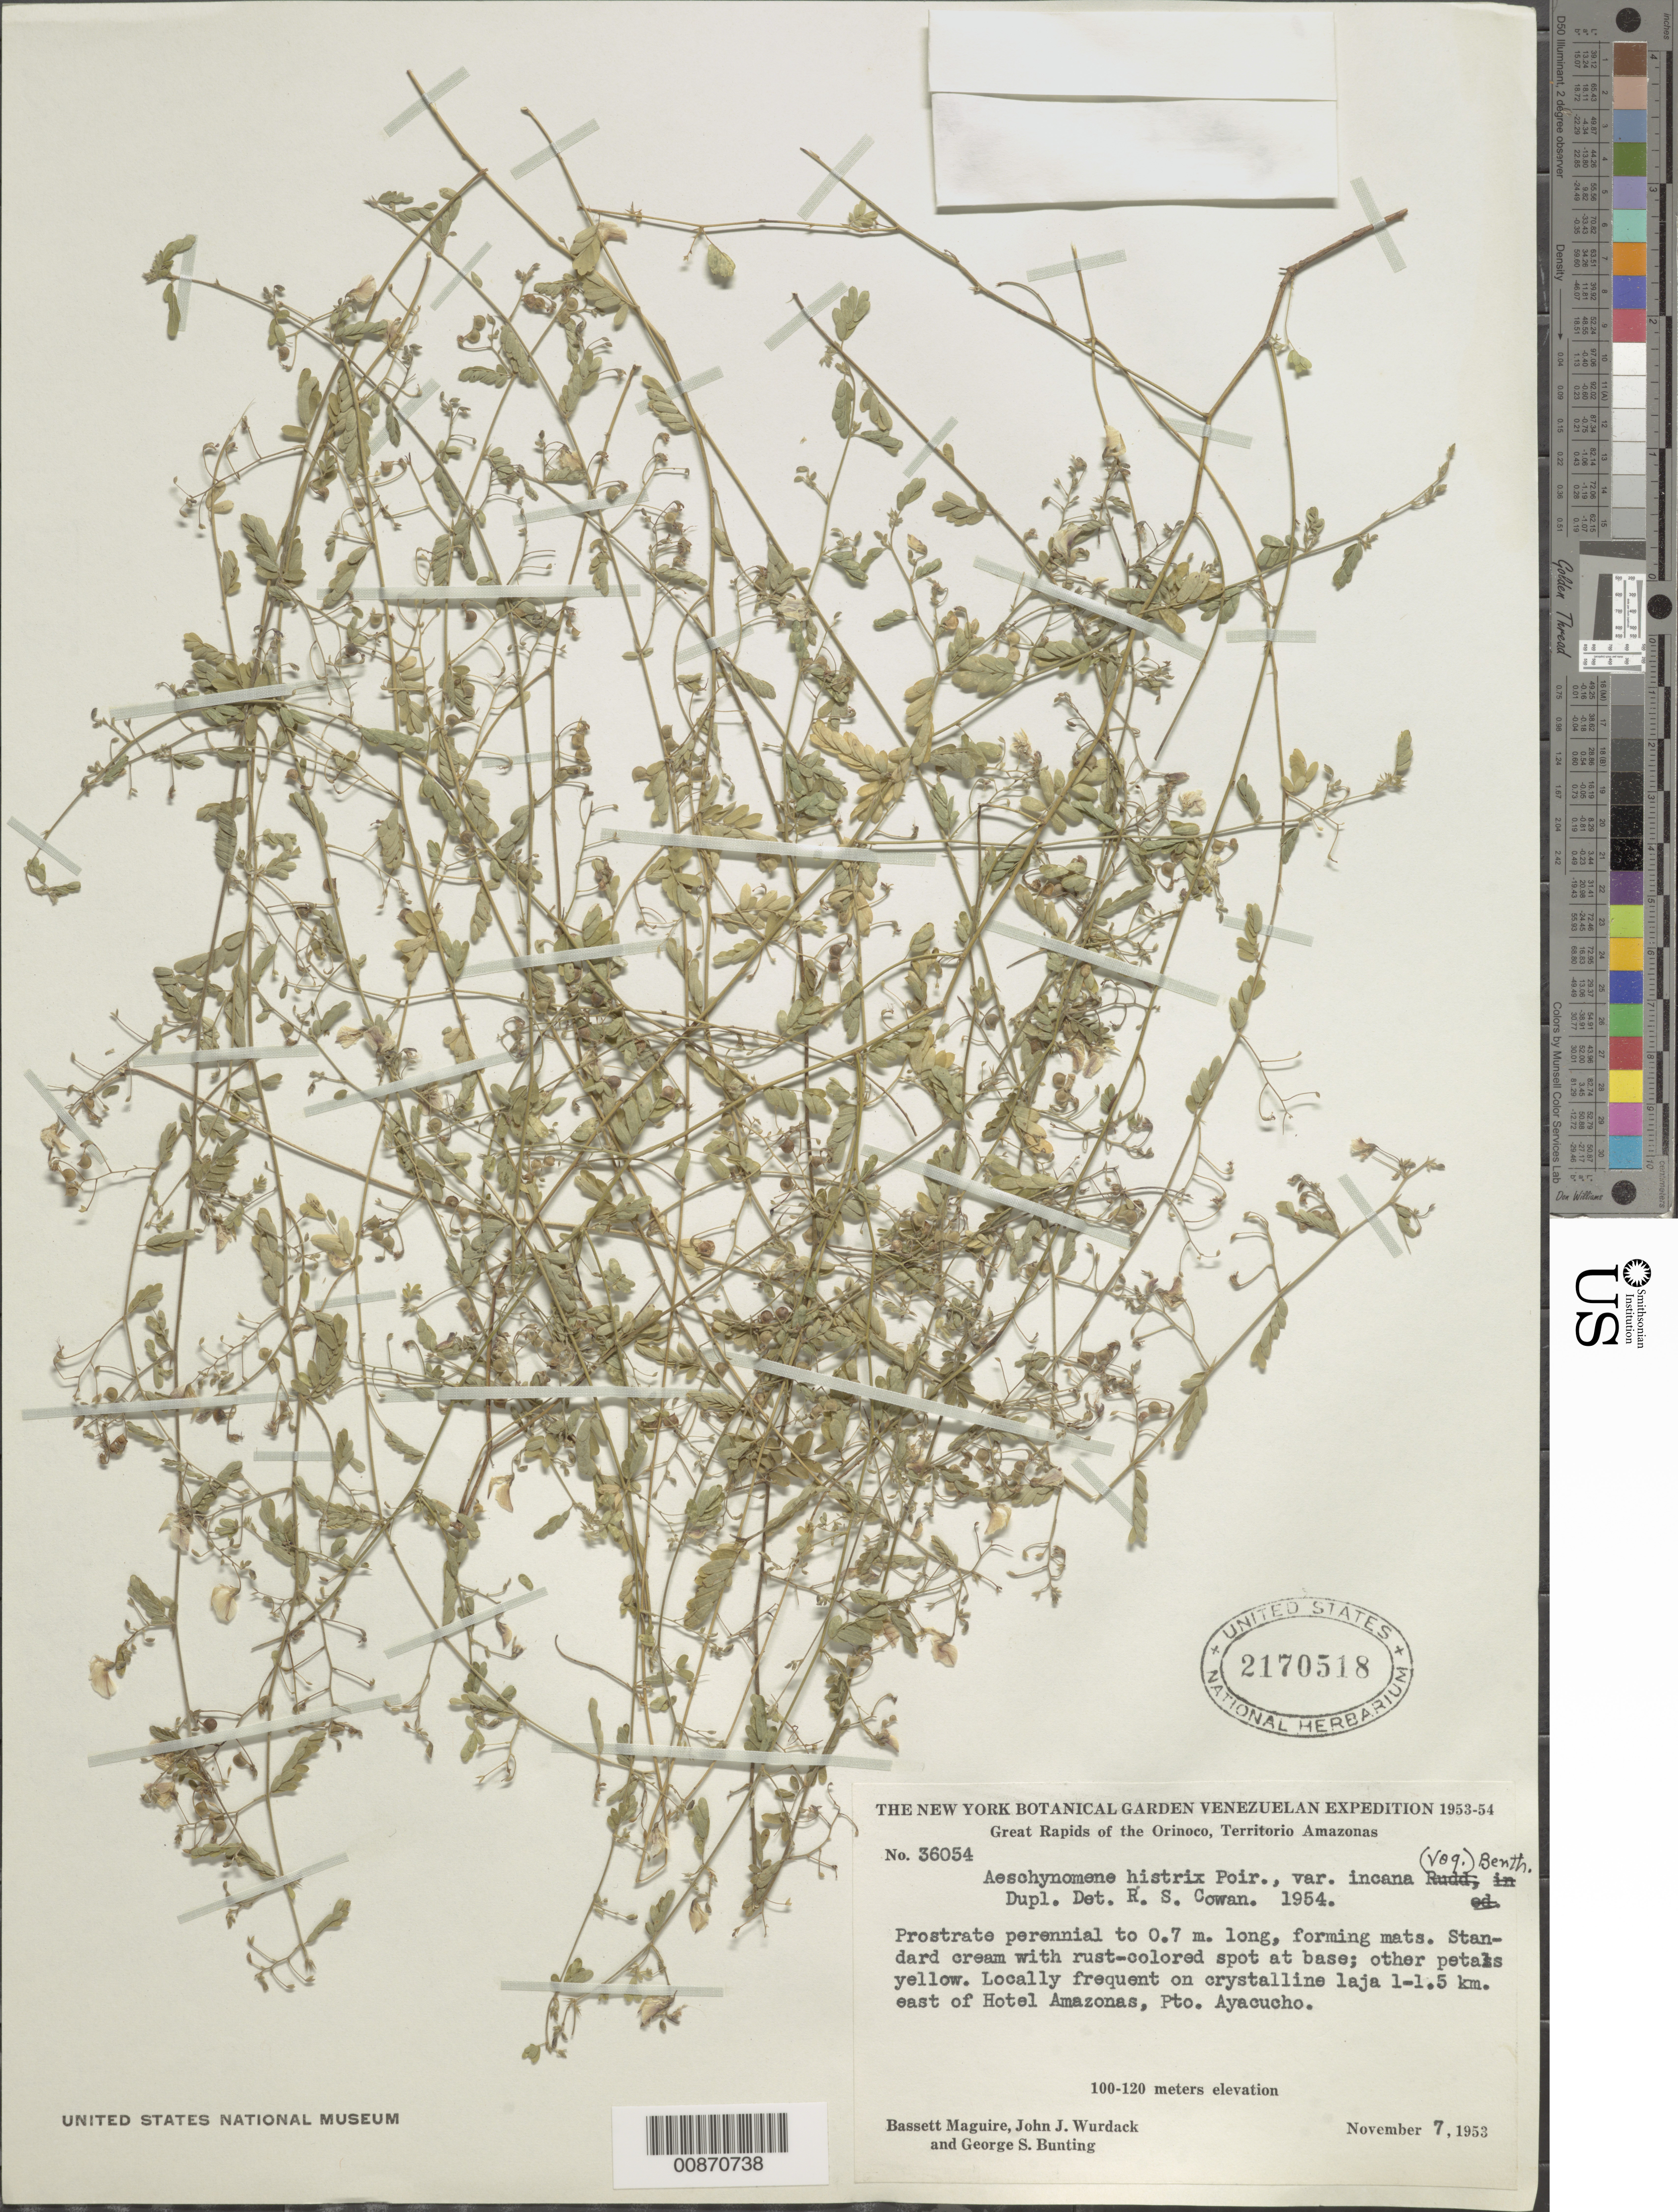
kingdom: Plantae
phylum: Tracheophyta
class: Magnoliopsida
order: Fabales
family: Fabaceae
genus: Aeschynomene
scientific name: Aeschynomene histrix var. incana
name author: Benth.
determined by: Cowan, R. S.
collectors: B. Maguire, J. J. Wurdack & G. S. Bunting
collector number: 36054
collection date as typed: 7-Nov-53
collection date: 1953-11-07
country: Venezuela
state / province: Amazonas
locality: Puerto Ayacucho, 1-1.5 km E of Hotel Amazonas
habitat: Crystalline laja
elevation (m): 100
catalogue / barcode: US 2170518